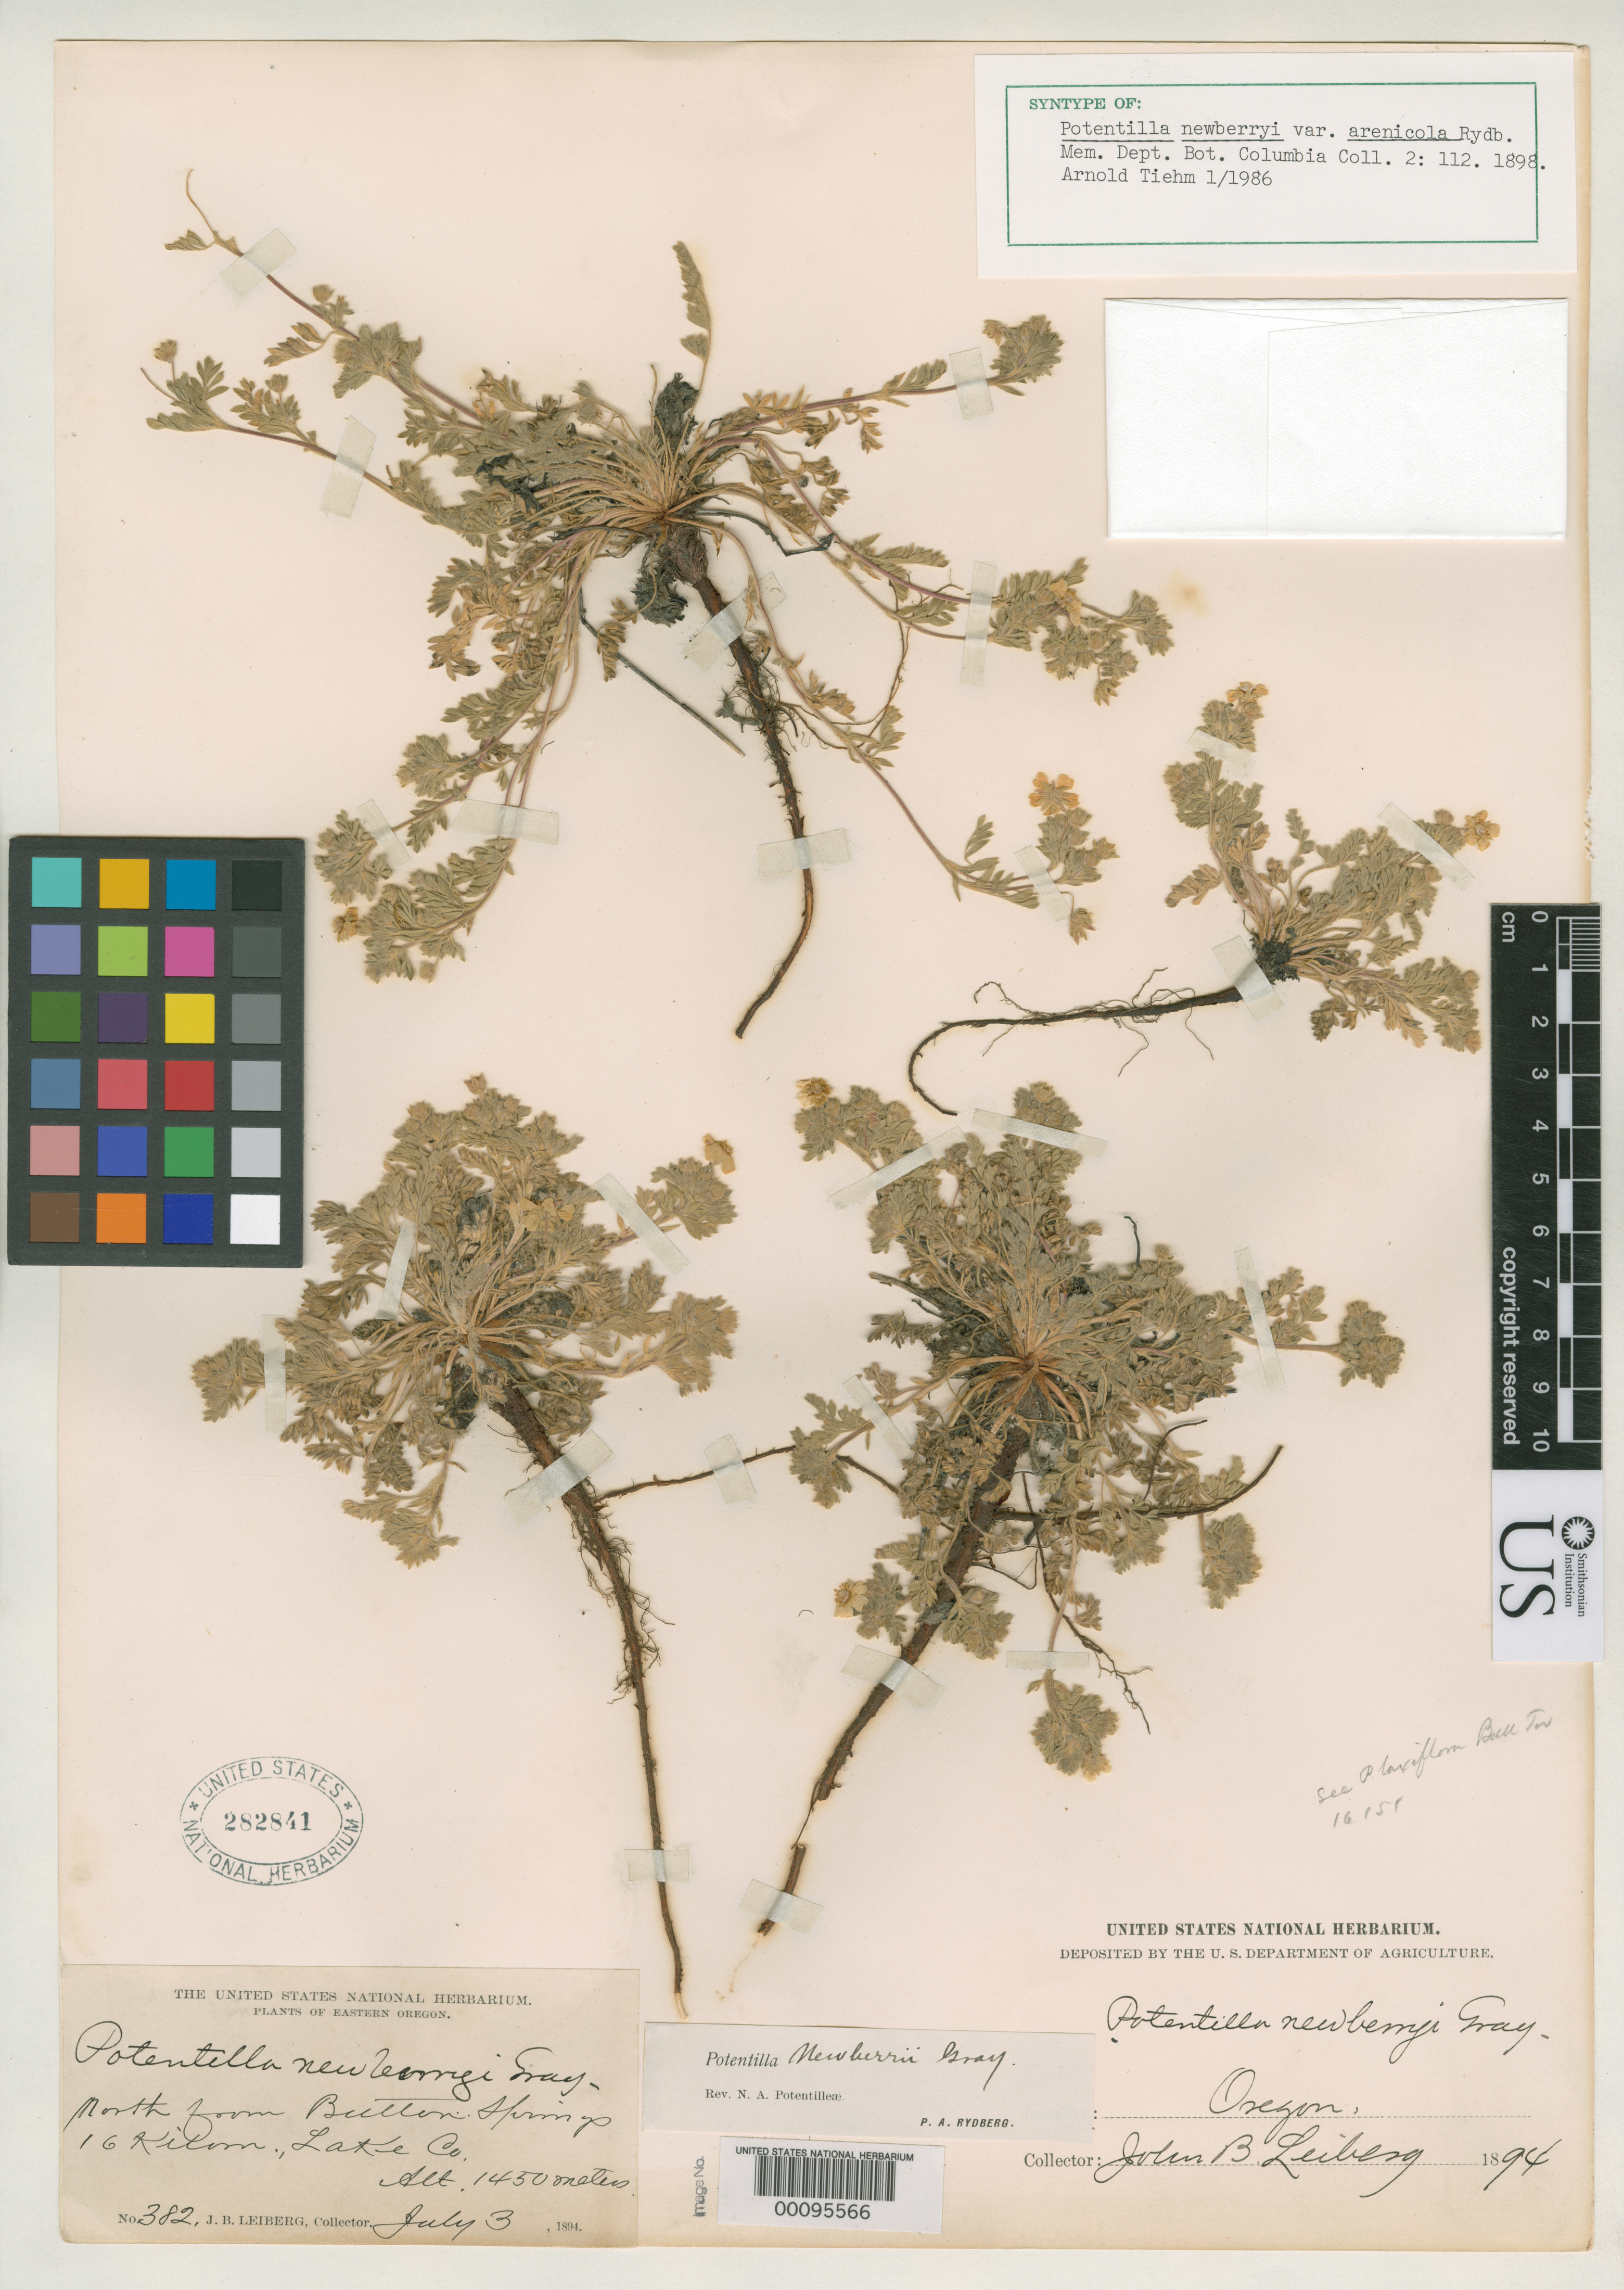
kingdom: Plantae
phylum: Tracheophyta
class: Magnoliopsida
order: Rosales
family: Rosaceae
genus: Potentilla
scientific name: Potentilla newberryi var. arenicola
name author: Rydb.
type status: Syntype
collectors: J. Leiberg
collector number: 382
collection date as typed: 03 Jul 1894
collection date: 1894-07-03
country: United States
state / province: Oregon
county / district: Lake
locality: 16 km N of Button Springs.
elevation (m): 1450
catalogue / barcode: US 282841